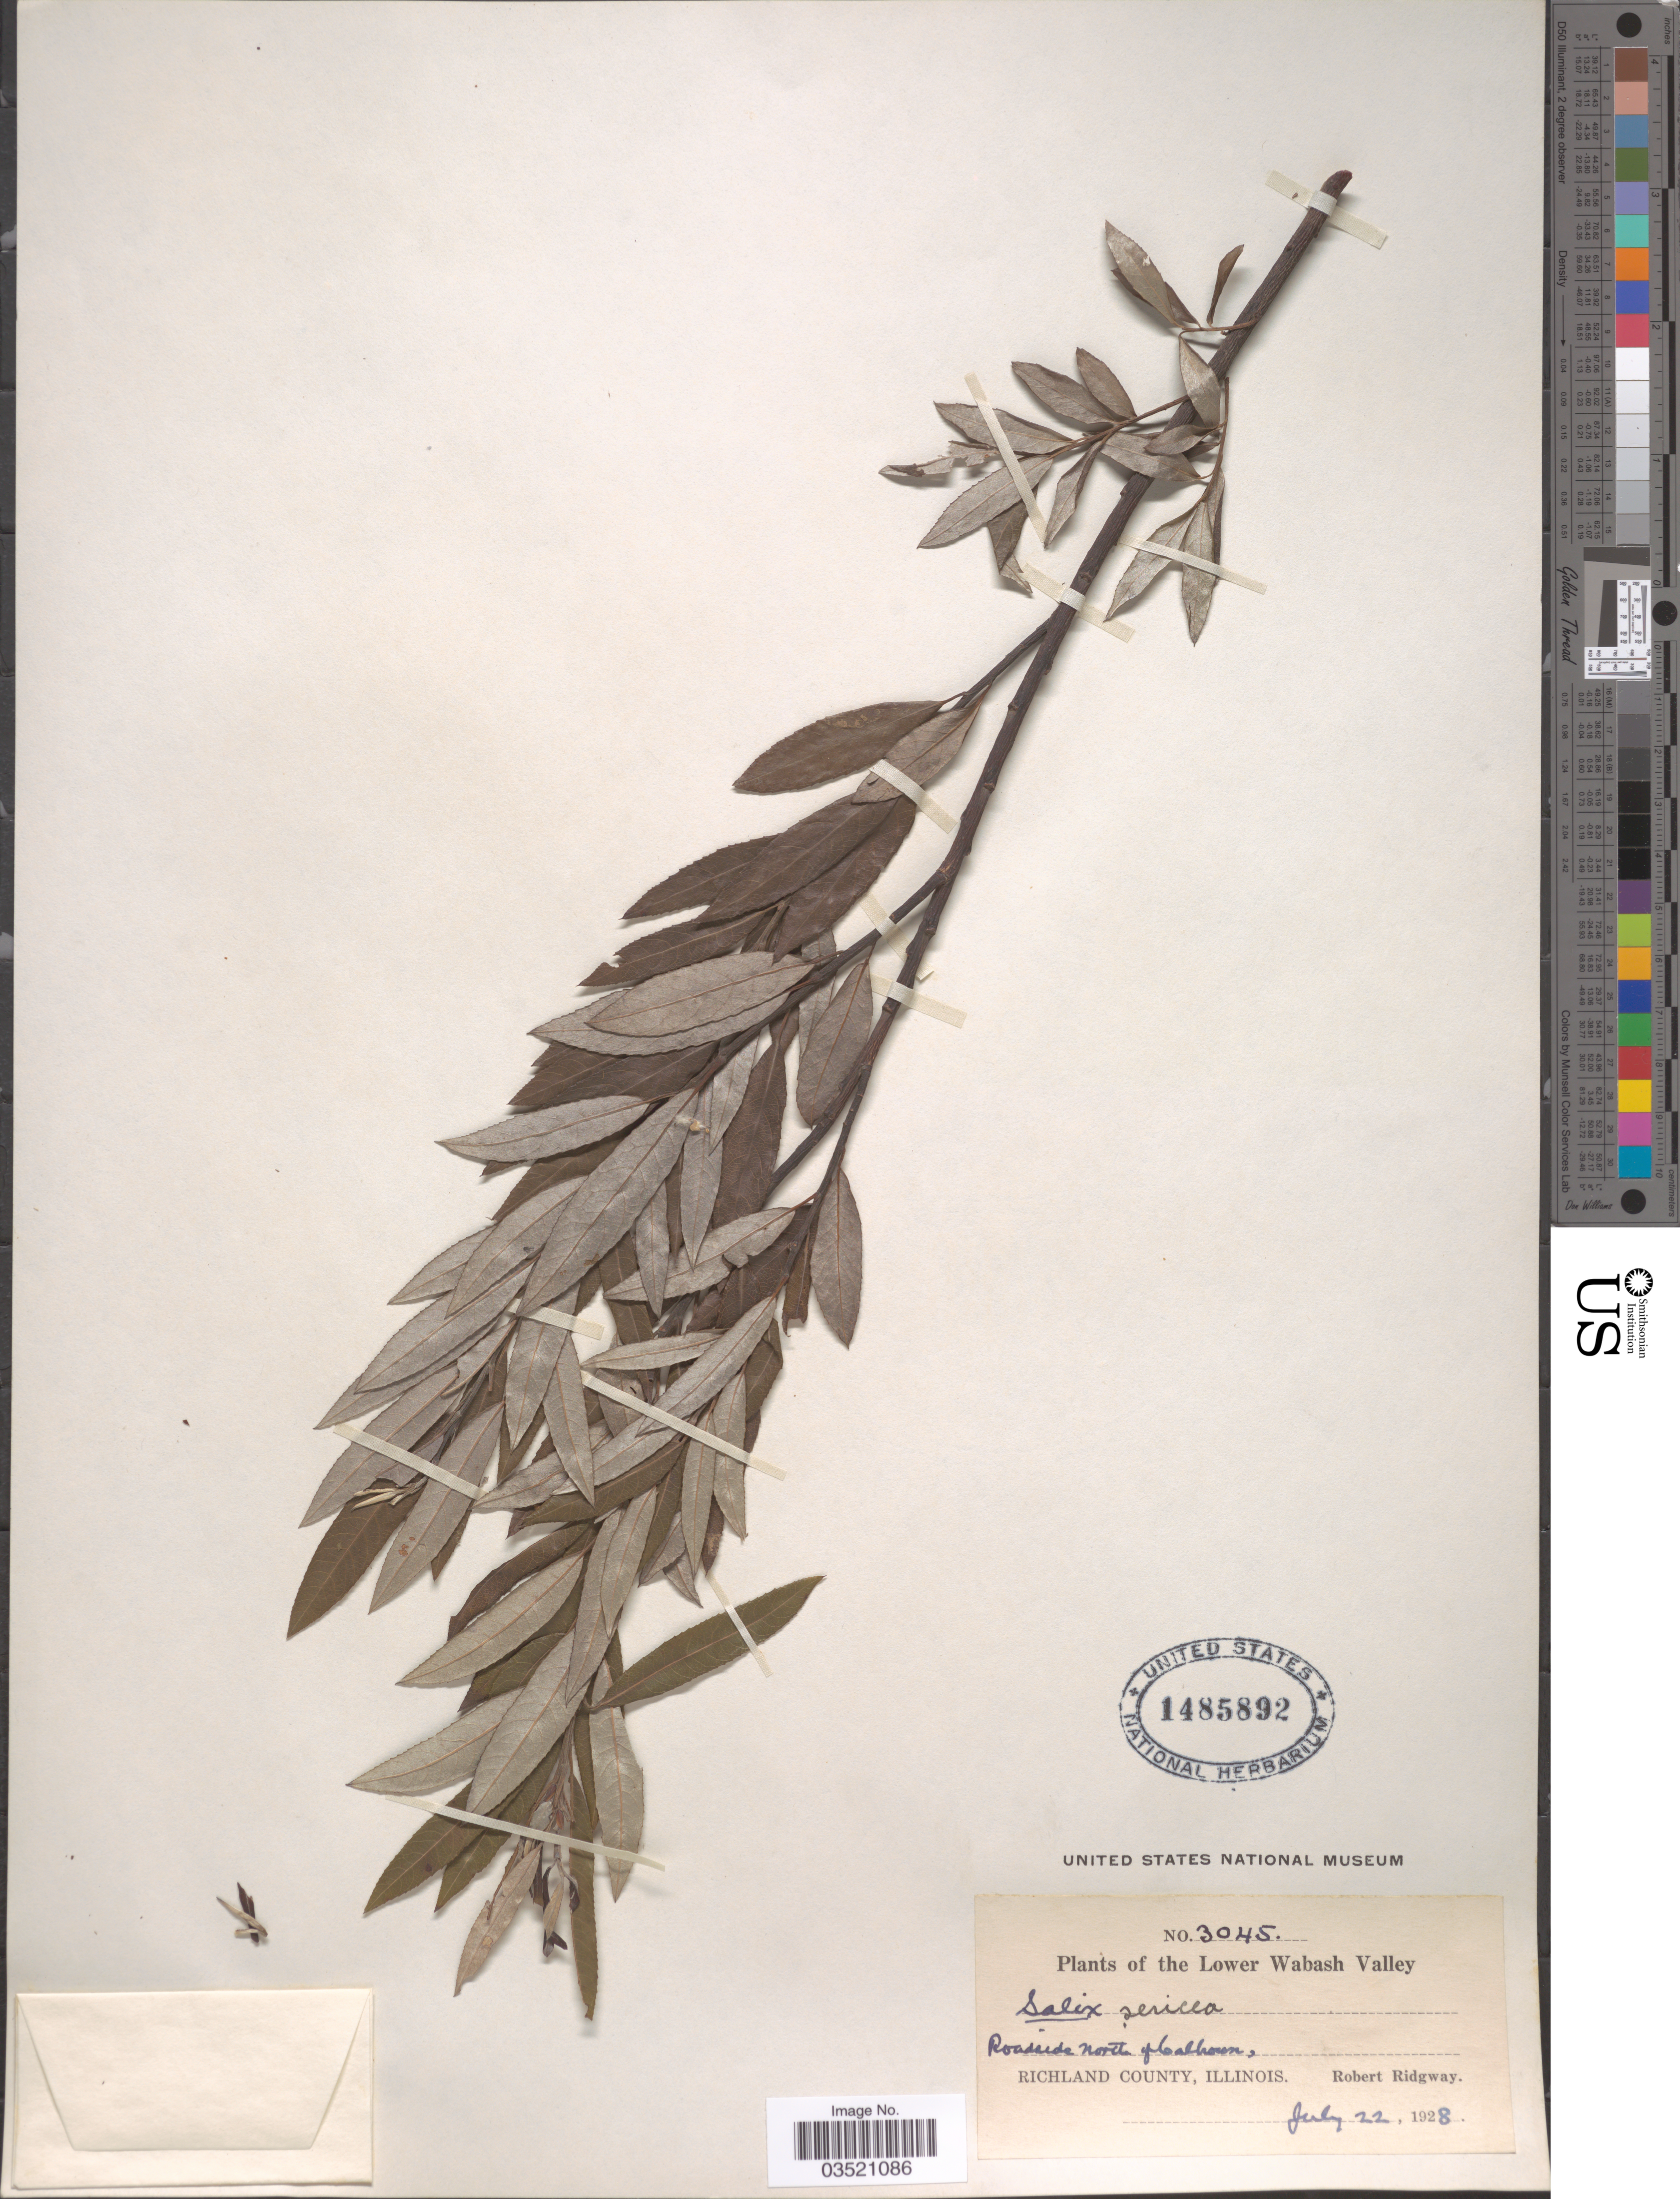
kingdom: Plantae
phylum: Tracheophyta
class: Magnoliopsida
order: Malpighiales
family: Salicaceae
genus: Salix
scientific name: Salix sericea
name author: Marshall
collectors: R. Ridgway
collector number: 3045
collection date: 1928-07-22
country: United States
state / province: Illinois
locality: The Lower Wabash Valley. Roadside north of Calhoun, Richland County.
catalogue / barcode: US 1485892